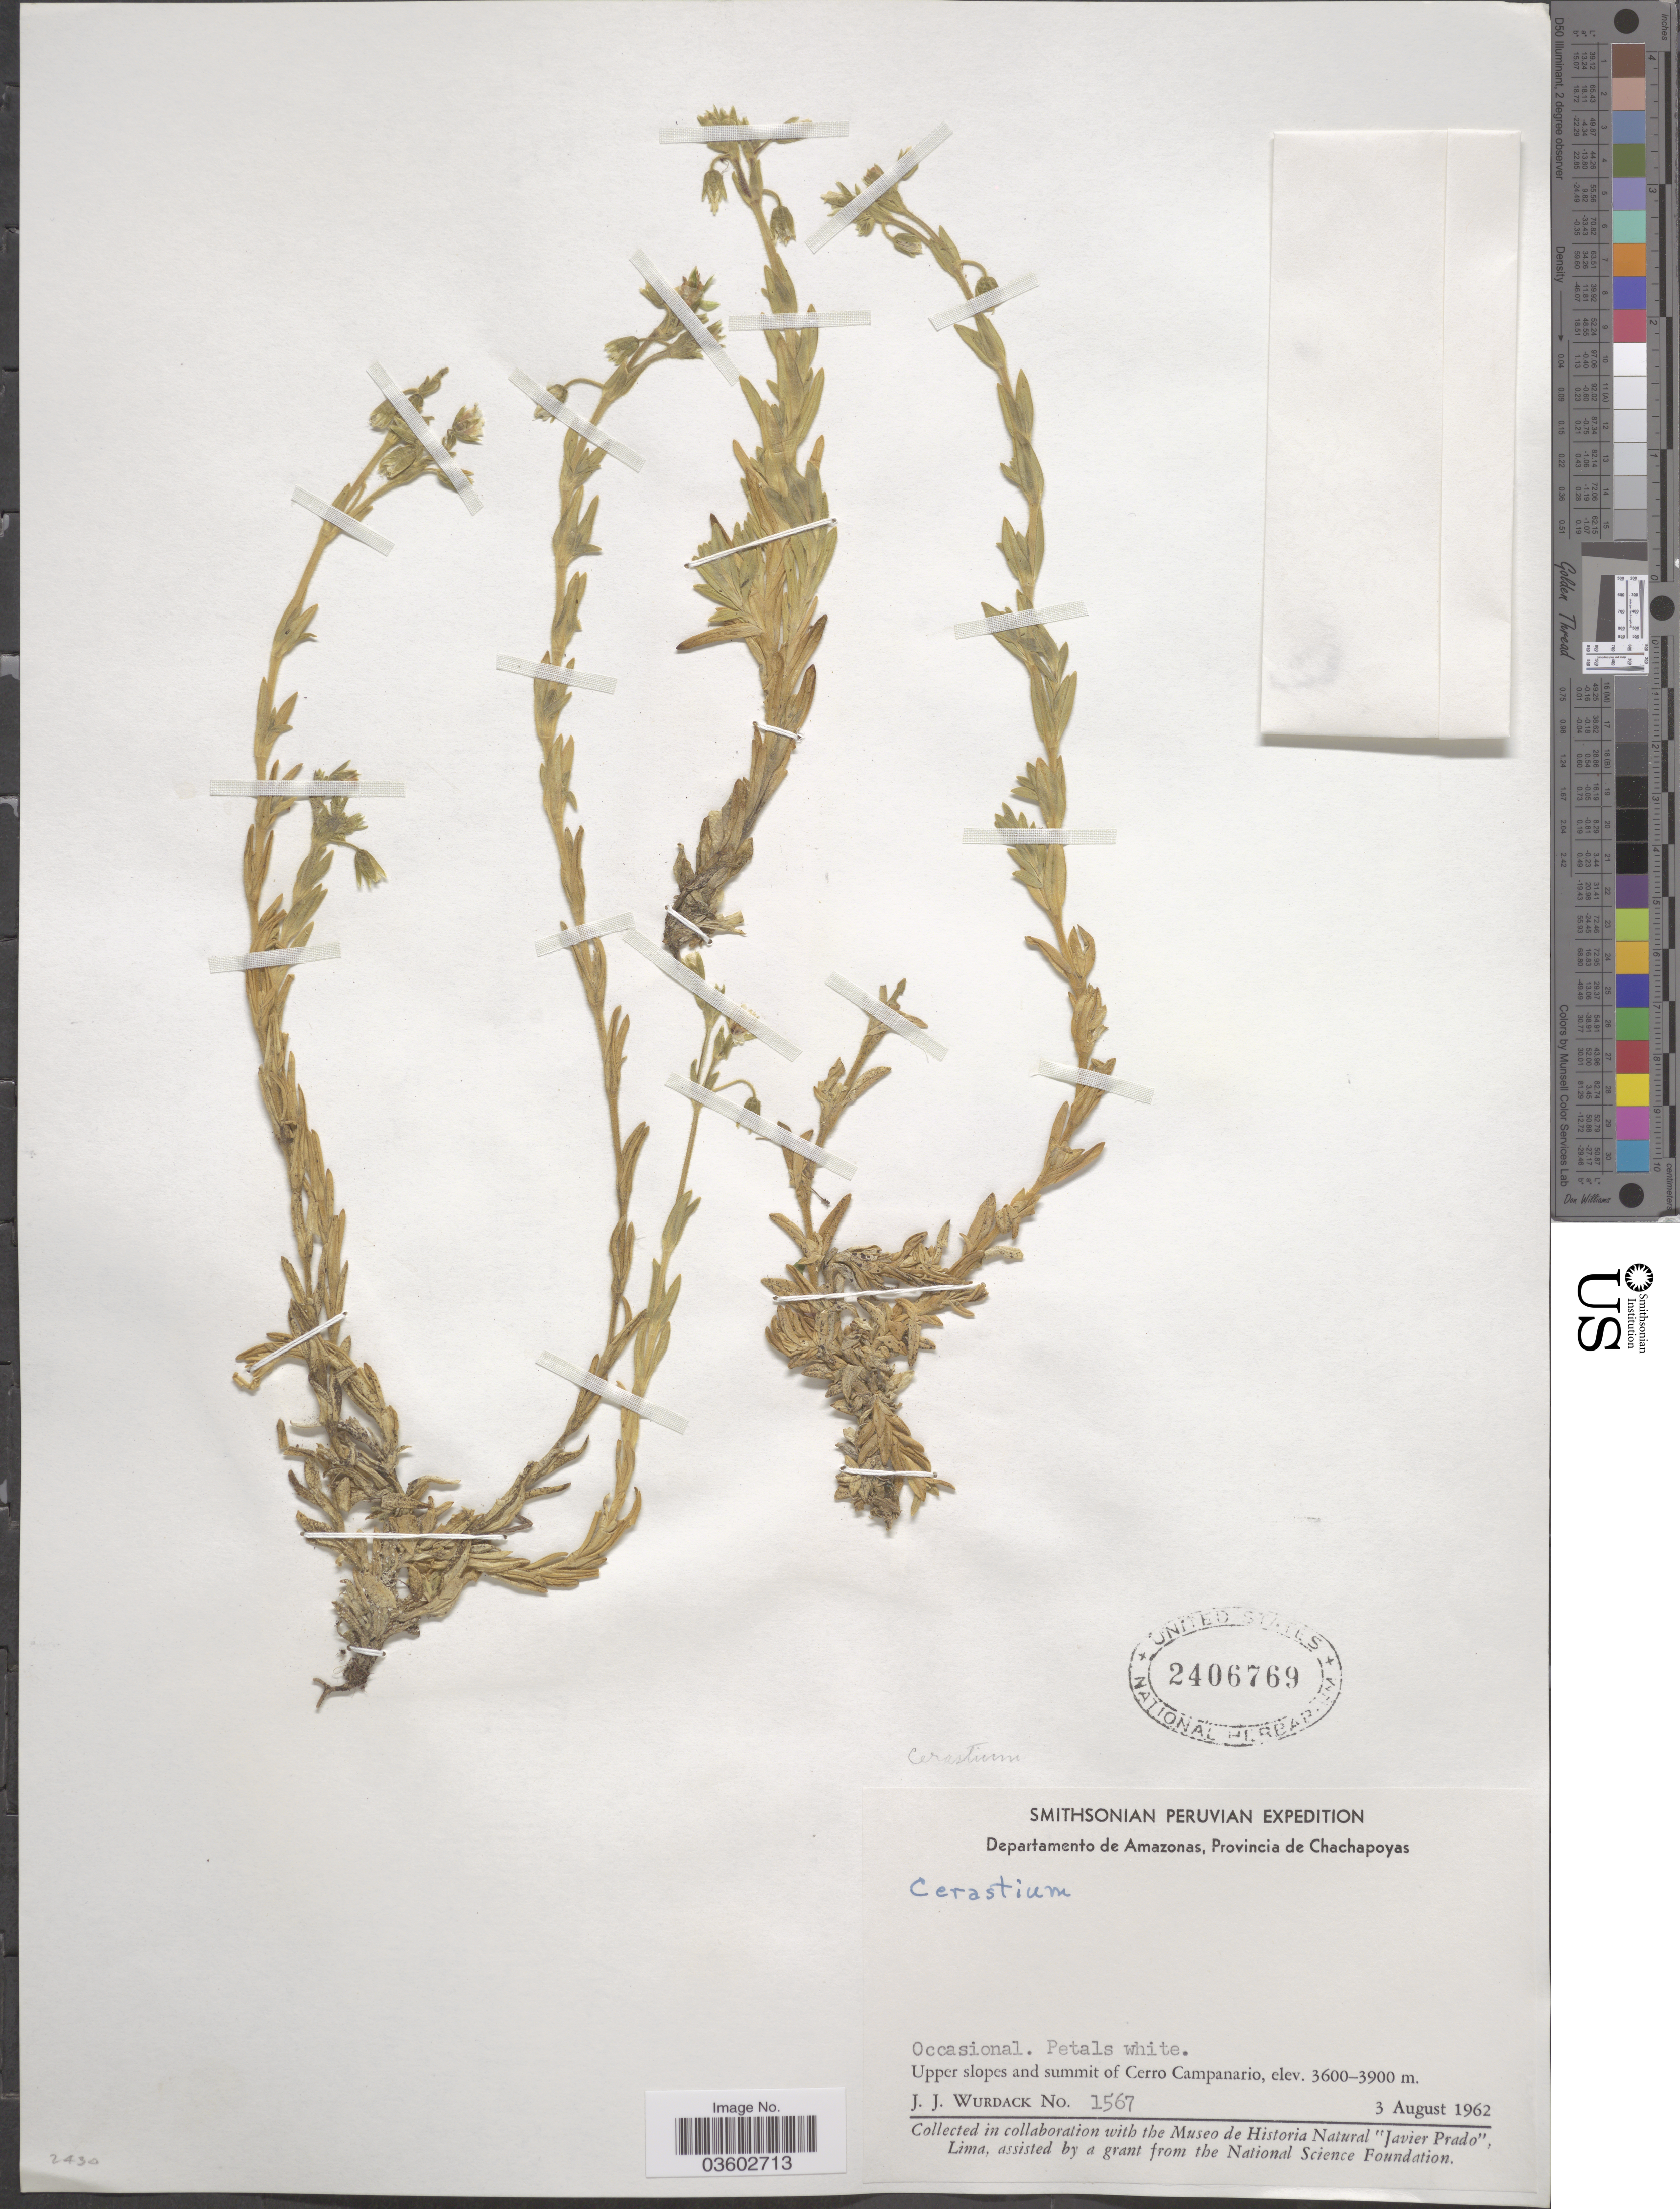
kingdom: Plantae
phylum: Tracheophyta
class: Magnoliopsida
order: Caryophyllales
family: Caryophyllaceae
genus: Cerastium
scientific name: Cerastium sp.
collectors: J. J. Wurdack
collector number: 1567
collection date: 1962-08-03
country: Peru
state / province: Amazonas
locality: Departamento de Amazonas, Provincia de Chachapoyas. Upper slopes and summit of Cerro Campanario.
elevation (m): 3600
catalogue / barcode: US 2406769